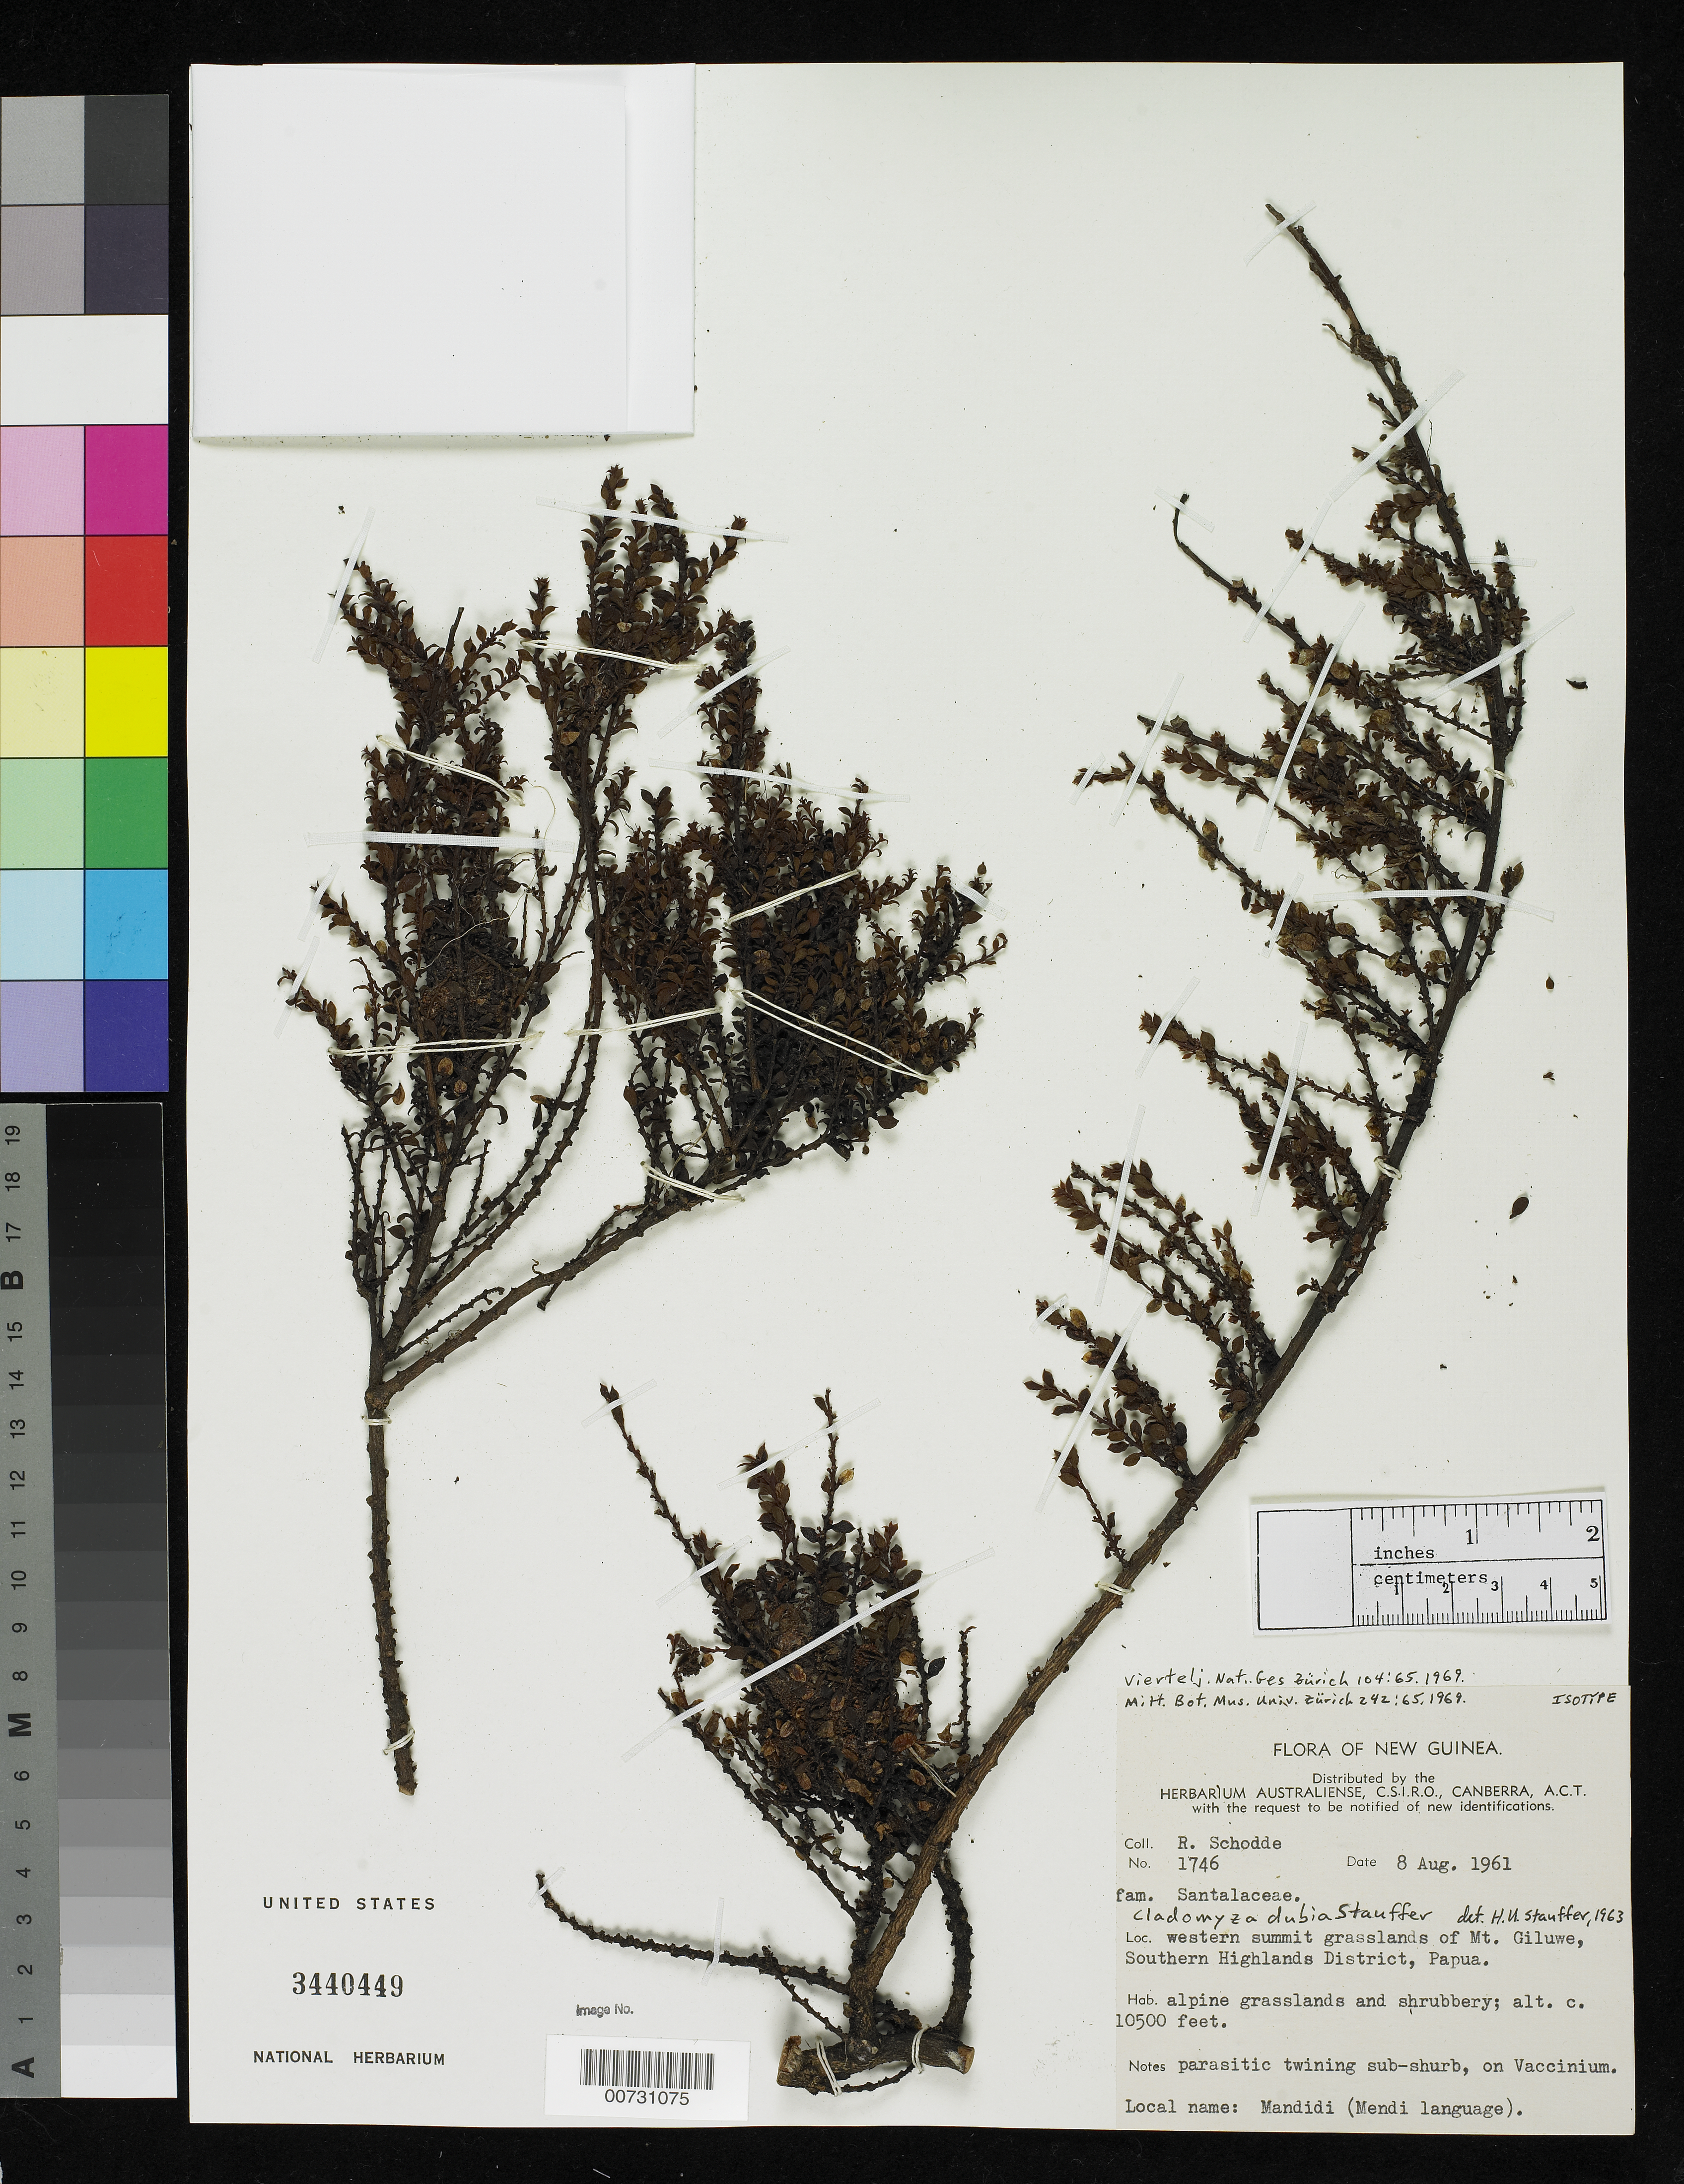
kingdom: Plantae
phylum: Tracheophyta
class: Magnoliopsida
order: Santalales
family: Amphorogynaceae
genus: Cladomyza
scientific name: Cladomyza dubia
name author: Stauffer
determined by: Stauffer, H. U.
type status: Isotype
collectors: R. Schodde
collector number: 1746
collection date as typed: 08 Aug 1961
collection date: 1961-08-08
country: Papua New Guinea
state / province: Southern Highlands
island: New Guinea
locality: Western summit grasslands of Mt. Giluwe, Southern Highlands District, Papua.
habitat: Alpine grasslands and shrubbery.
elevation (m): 3200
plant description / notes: Also published in Viertelj. Nat. Ges. Zurich 104: 65 (1969).; Common name: Mandidi (Mendi language)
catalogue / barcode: US 3440449